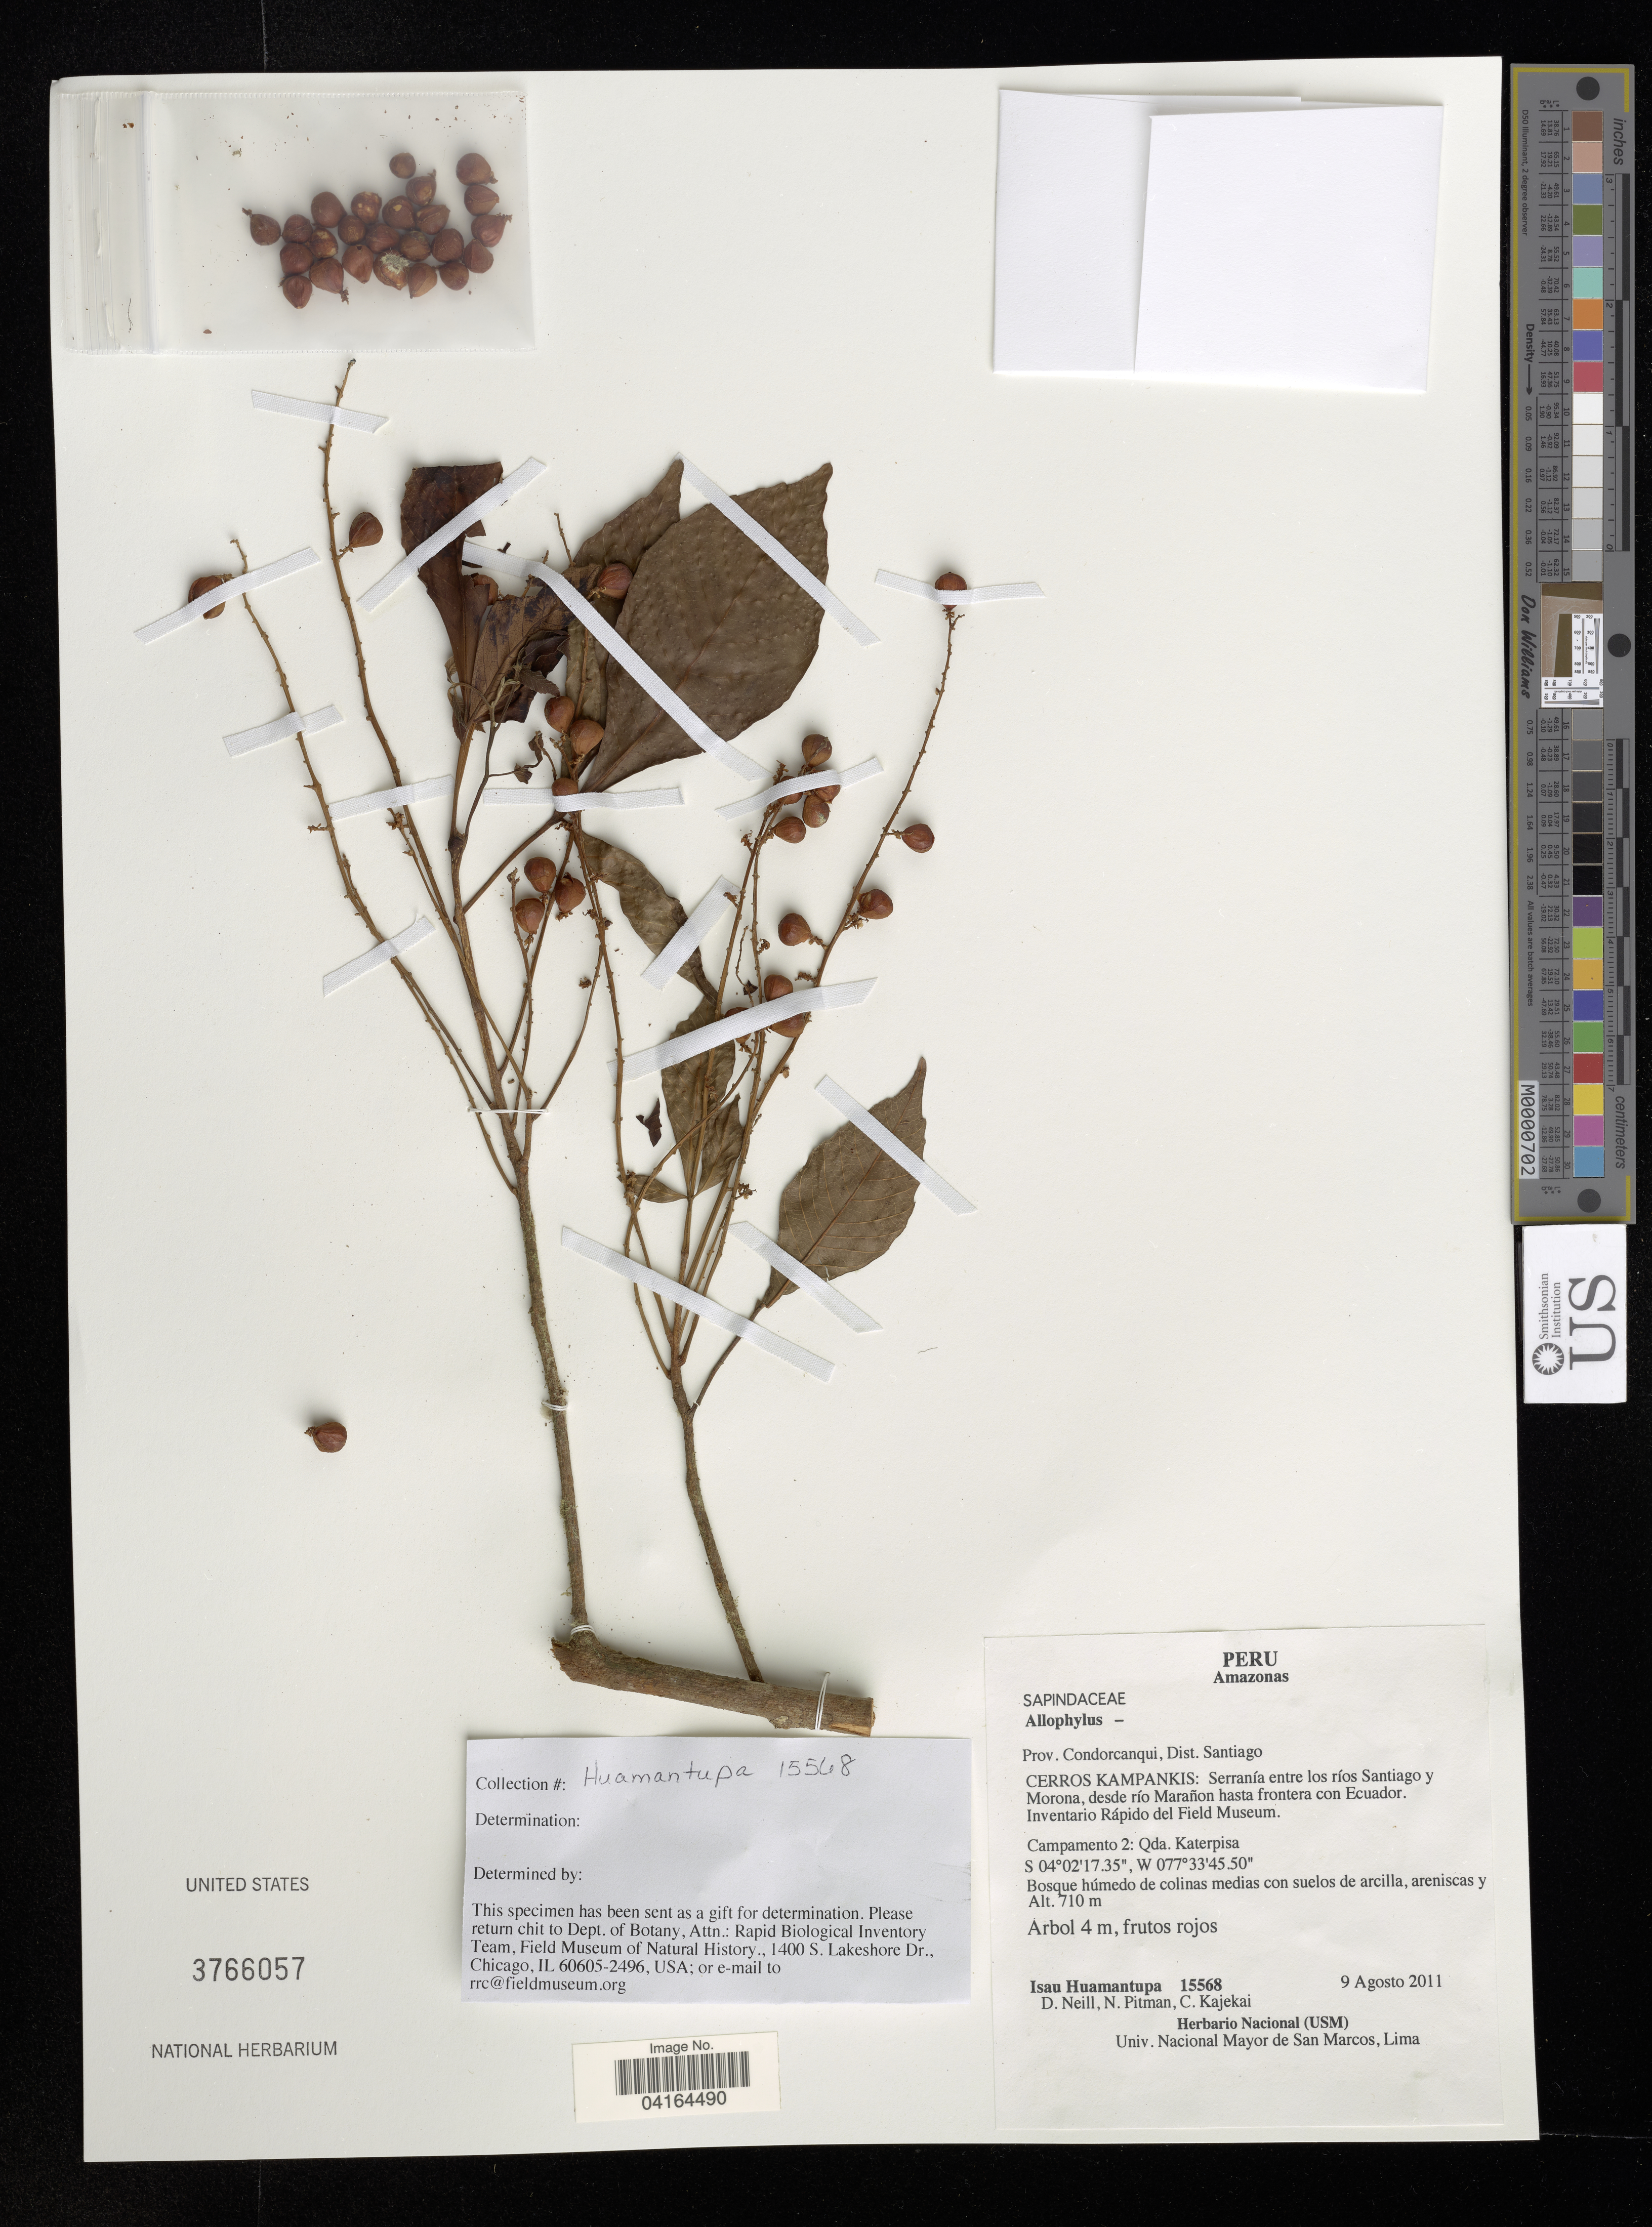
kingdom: Plantae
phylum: Tracheophyta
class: Magnoliopsida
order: Sapindales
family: Sapindaceae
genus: Allophylus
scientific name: Allophylus sp.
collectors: I. Huamantupa, D. Neill & C. Kajekai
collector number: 15568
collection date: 2011-08-09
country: Peru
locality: Prov. Condorcanqui, Dist. Santiago. Cerros Kampankis: Serranía entre los ríos Santiago y Morona, desde río Marañon hasta frontera con Ecuador. Inventario Rápido del Field Museum. Campamento 2: Qda. Katerpisa.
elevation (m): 710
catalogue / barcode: US 3766057